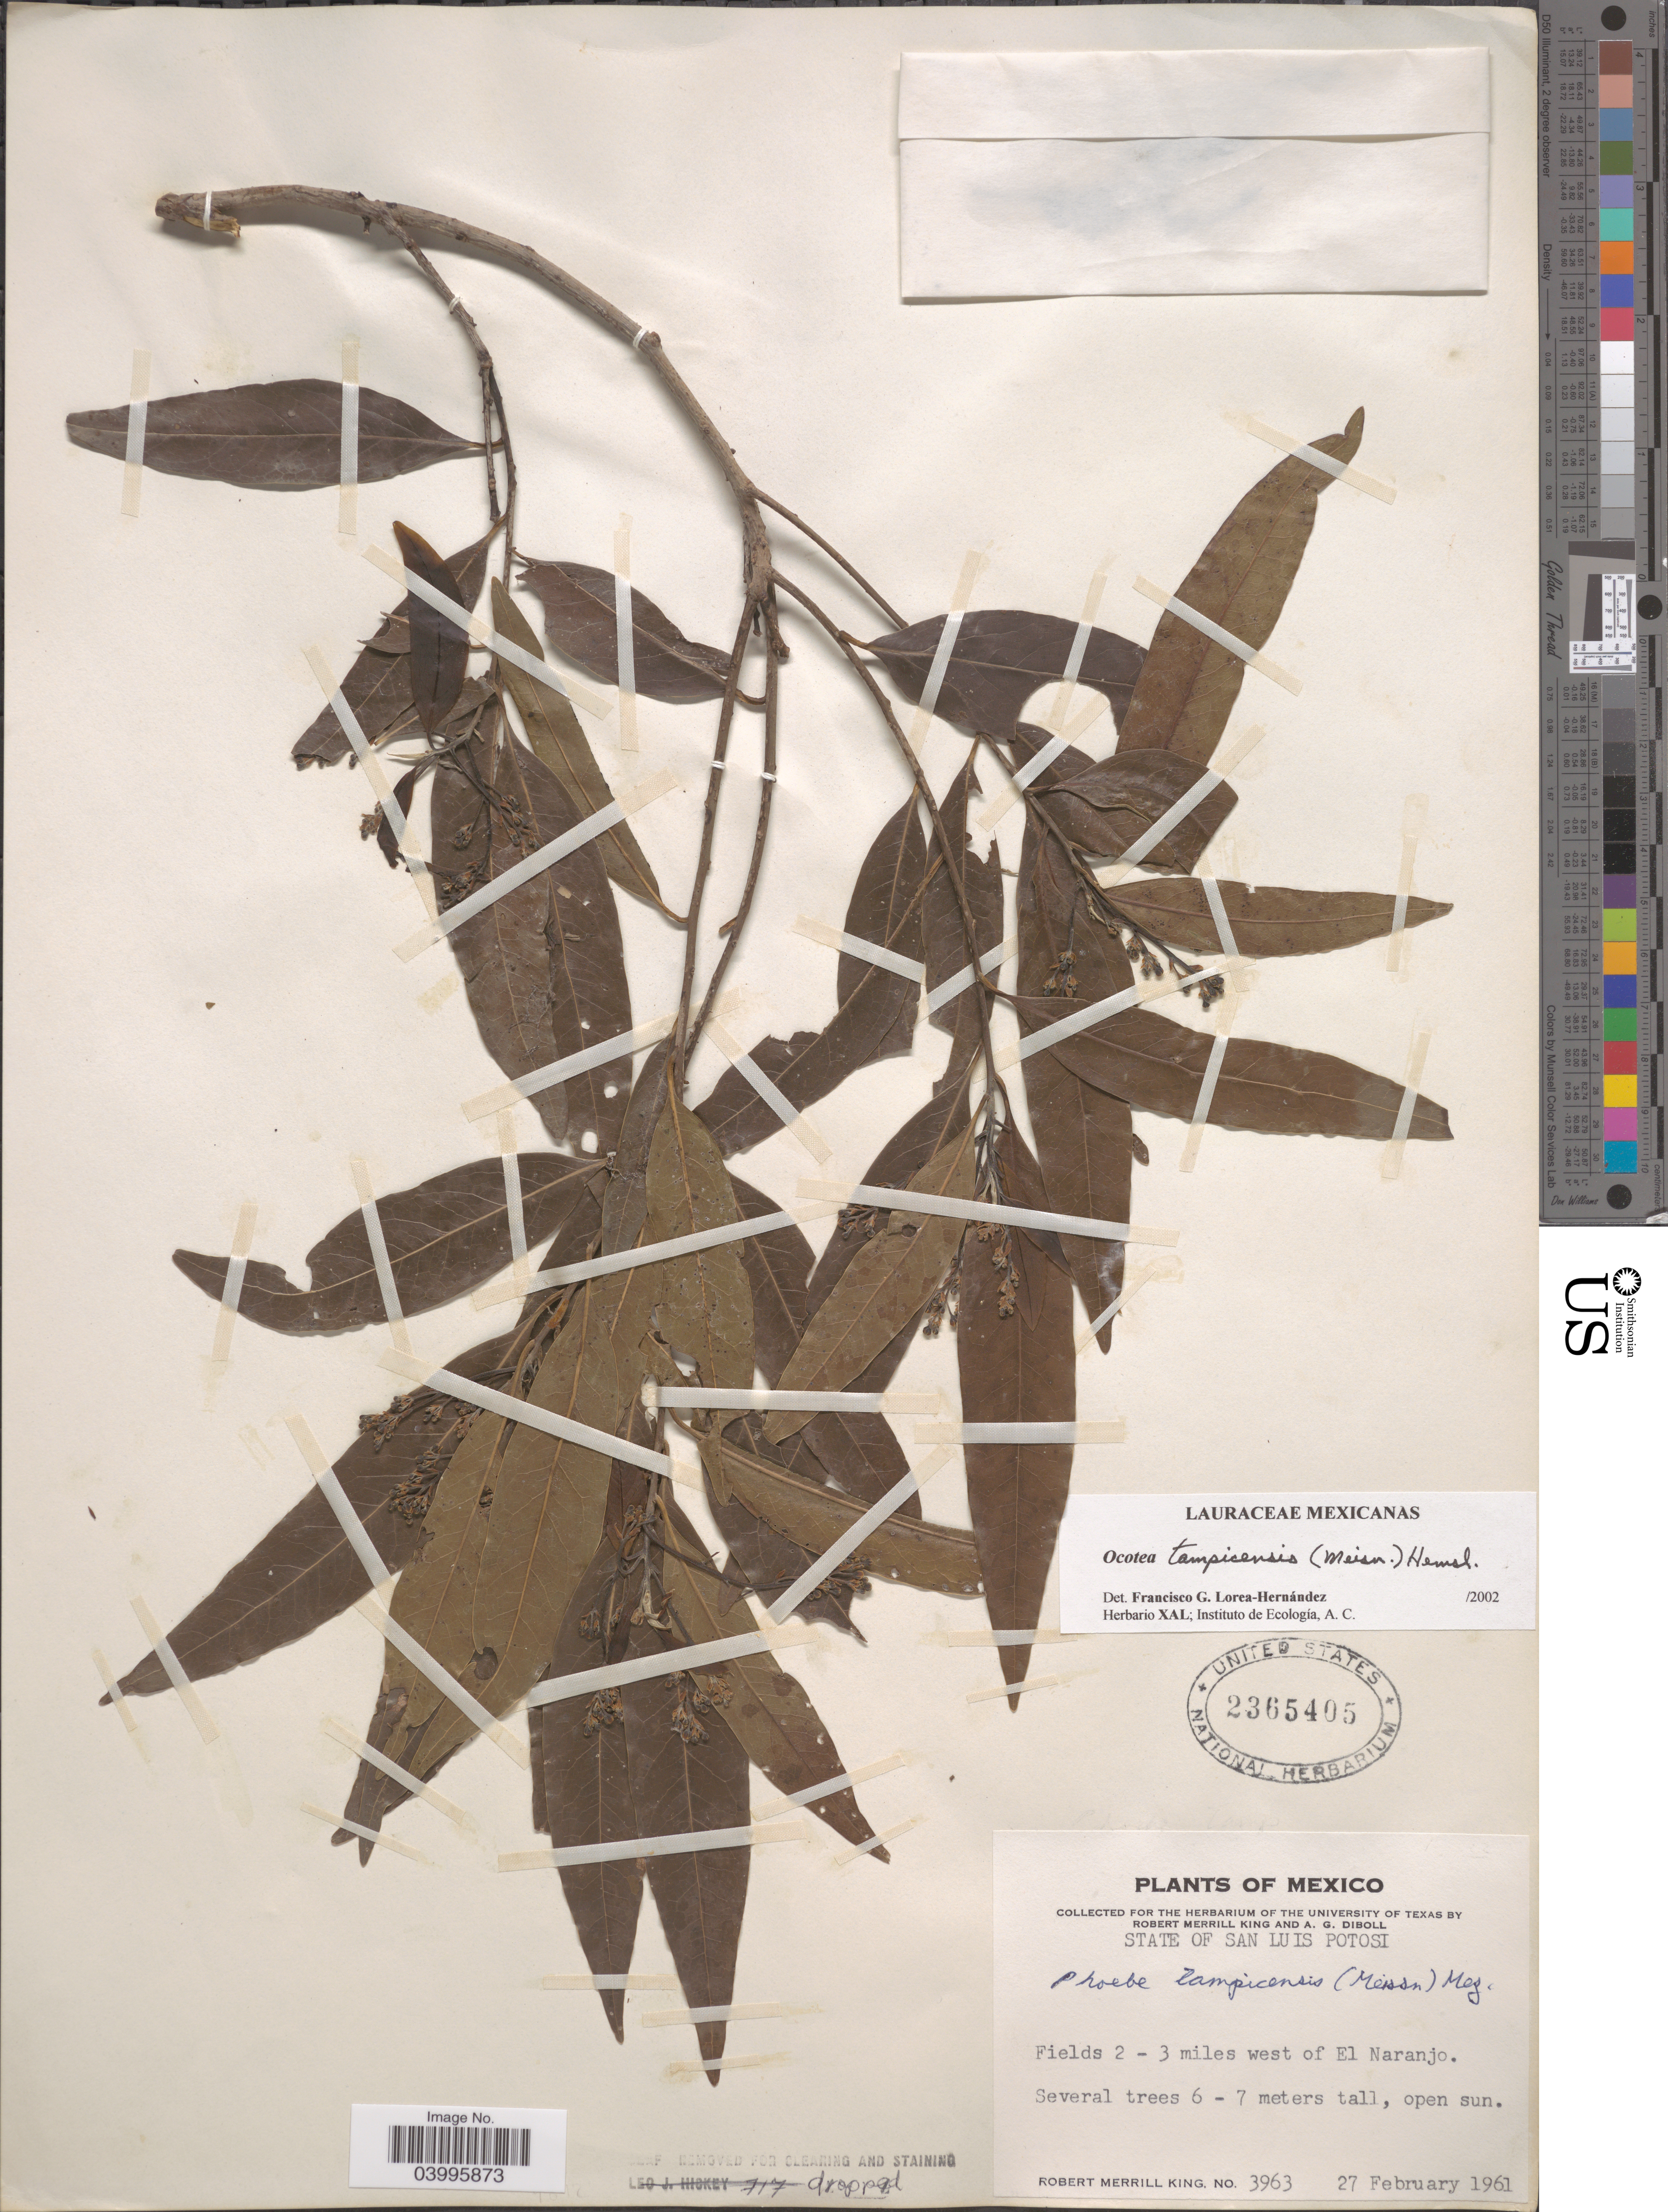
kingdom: Plantae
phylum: Tracheophyta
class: Magnoliopsida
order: Laurales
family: Lauraceae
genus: Ocotea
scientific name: Ocotea tampicensis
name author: (Meisn.) Hemsl.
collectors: R. M. King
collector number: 3963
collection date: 1961-02-27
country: Mexico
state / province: San Luis Potosí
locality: Fields 2 - 3 miles west of El Naranjo.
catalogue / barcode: US 2365405